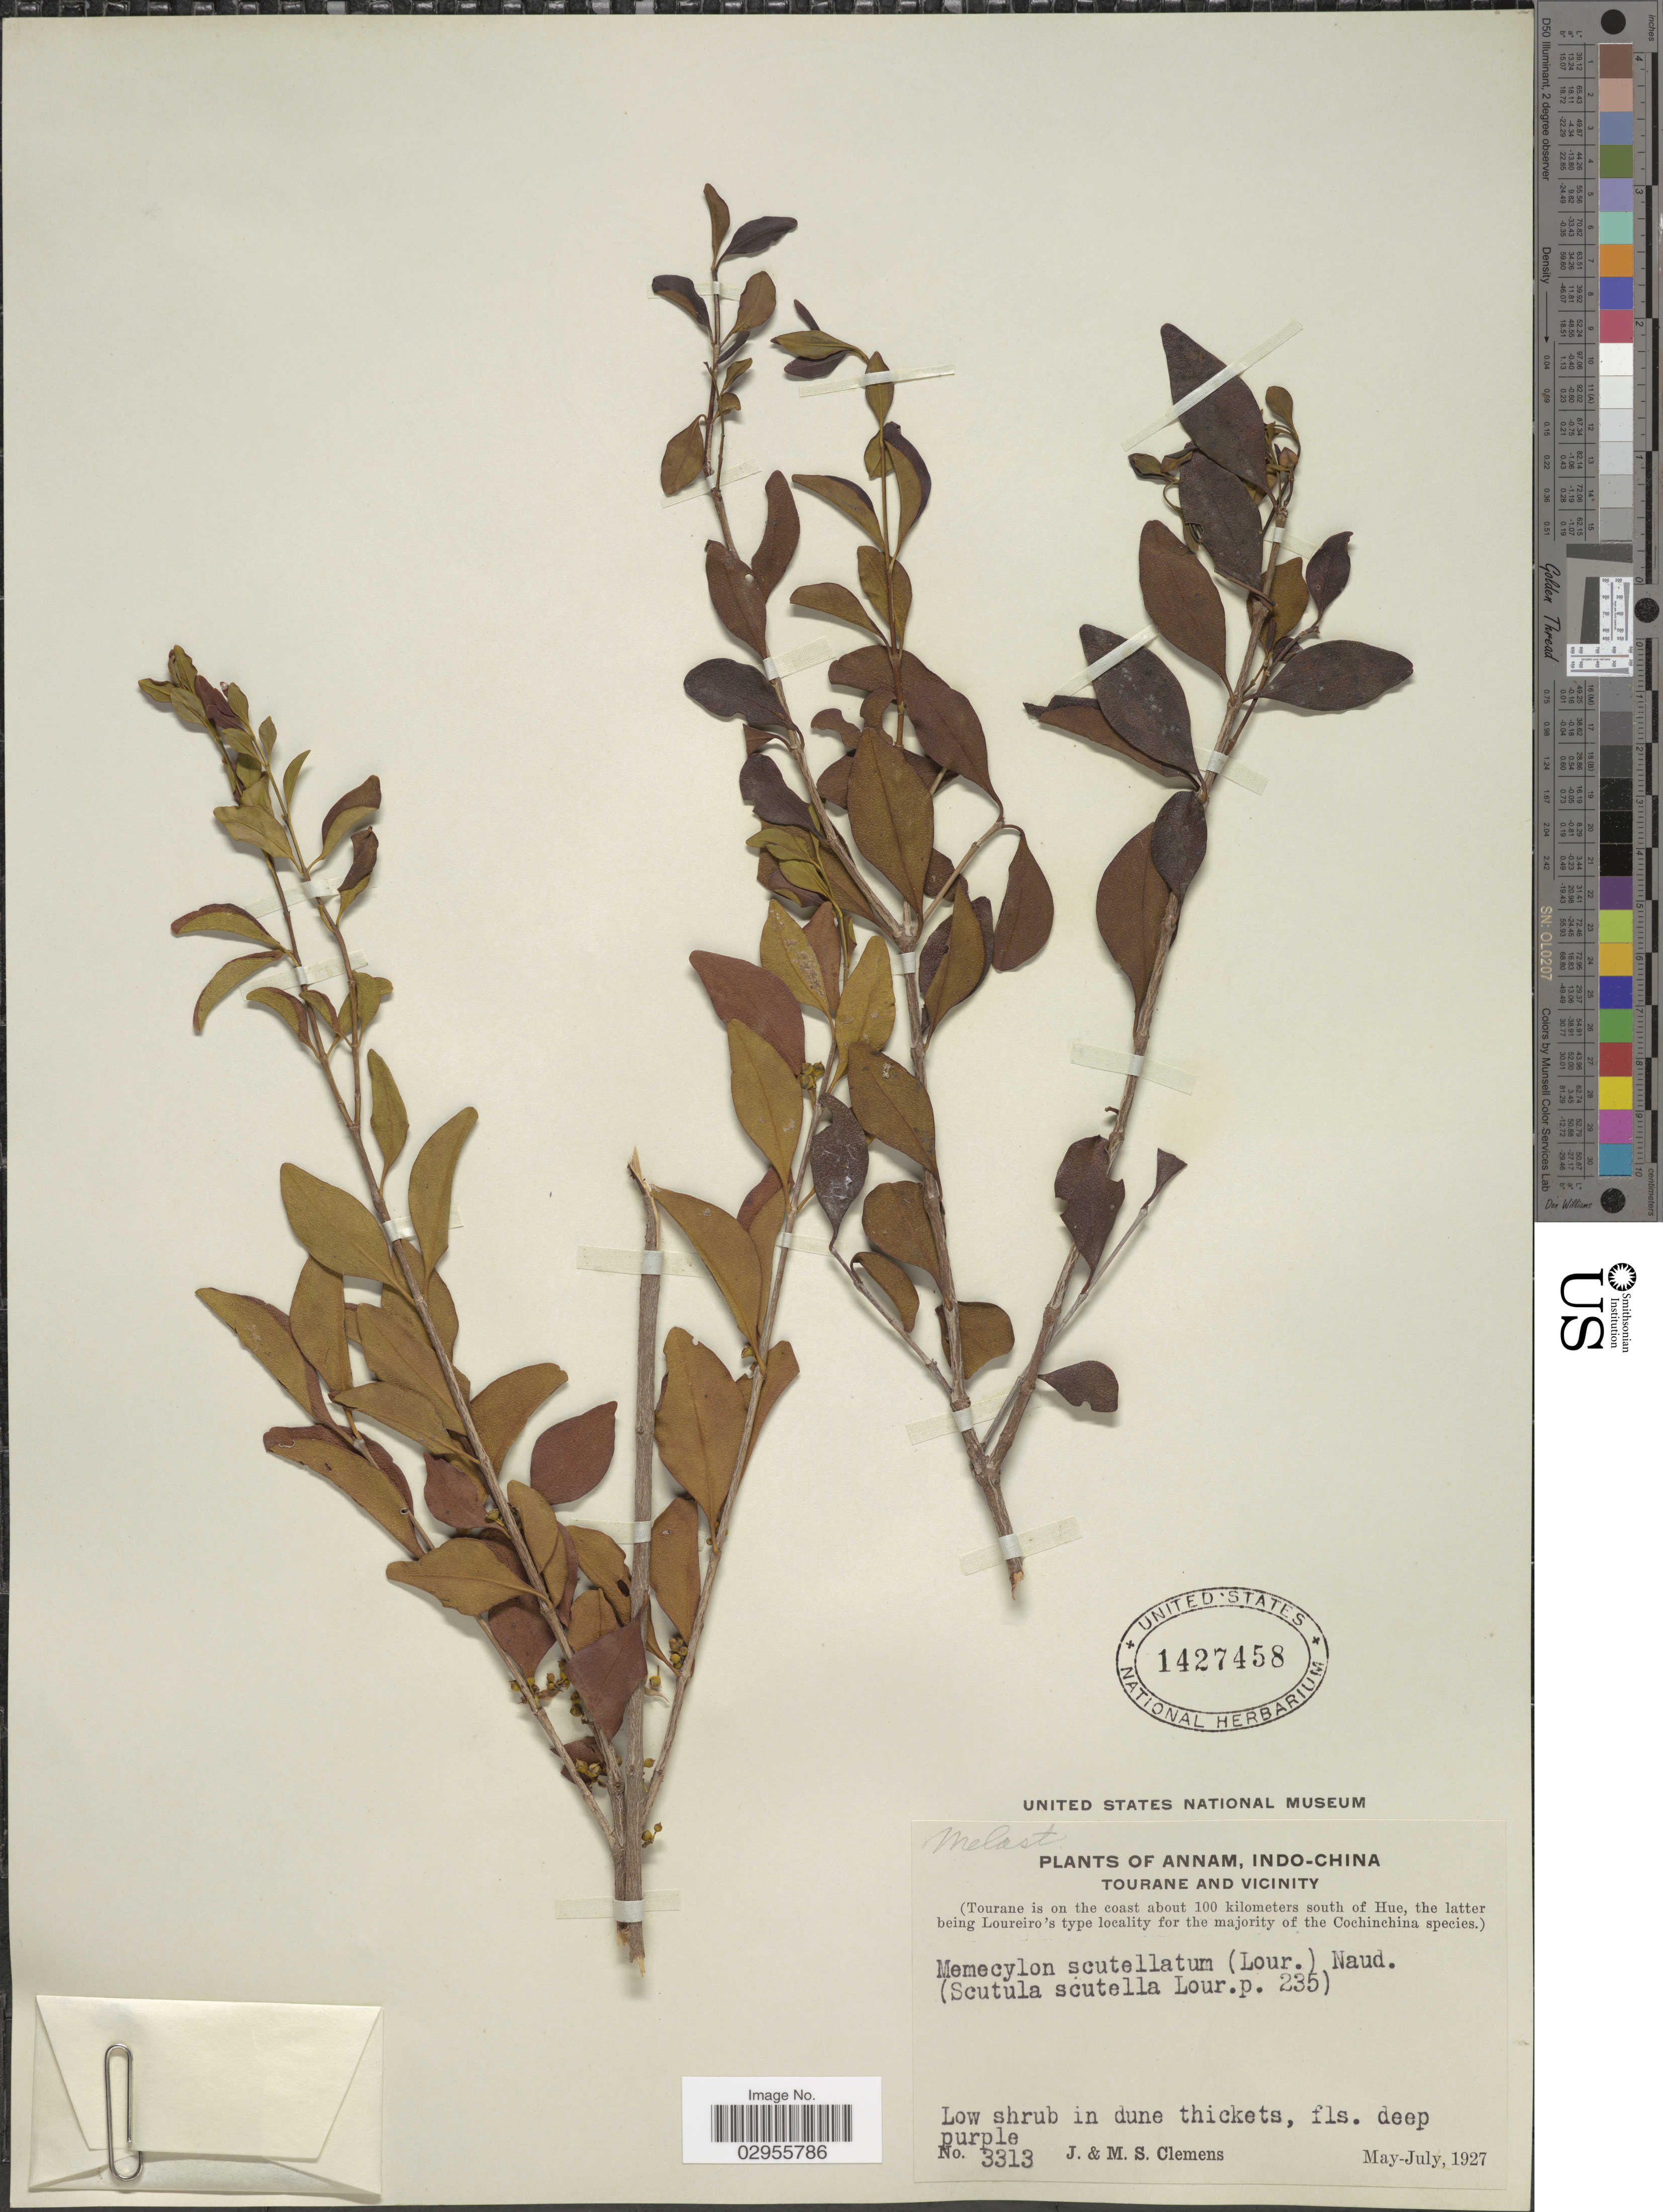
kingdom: Plantae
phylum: Tracheophyta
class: Magnoliopsida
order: Myrtales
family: Melastomataceae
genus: Memecylon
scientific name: Memecylon scutellatum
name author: (Lour.) Hook. & Arn.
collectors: J. Clemens & M. S. Clemens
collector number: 3313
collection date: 1927-05/1927-07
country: Vietnam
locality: Annam, Indo-China, Tourane and Vicinity. (Tourane is on the coast about 100 kilometers south of Hue).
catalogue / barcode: US 1427458